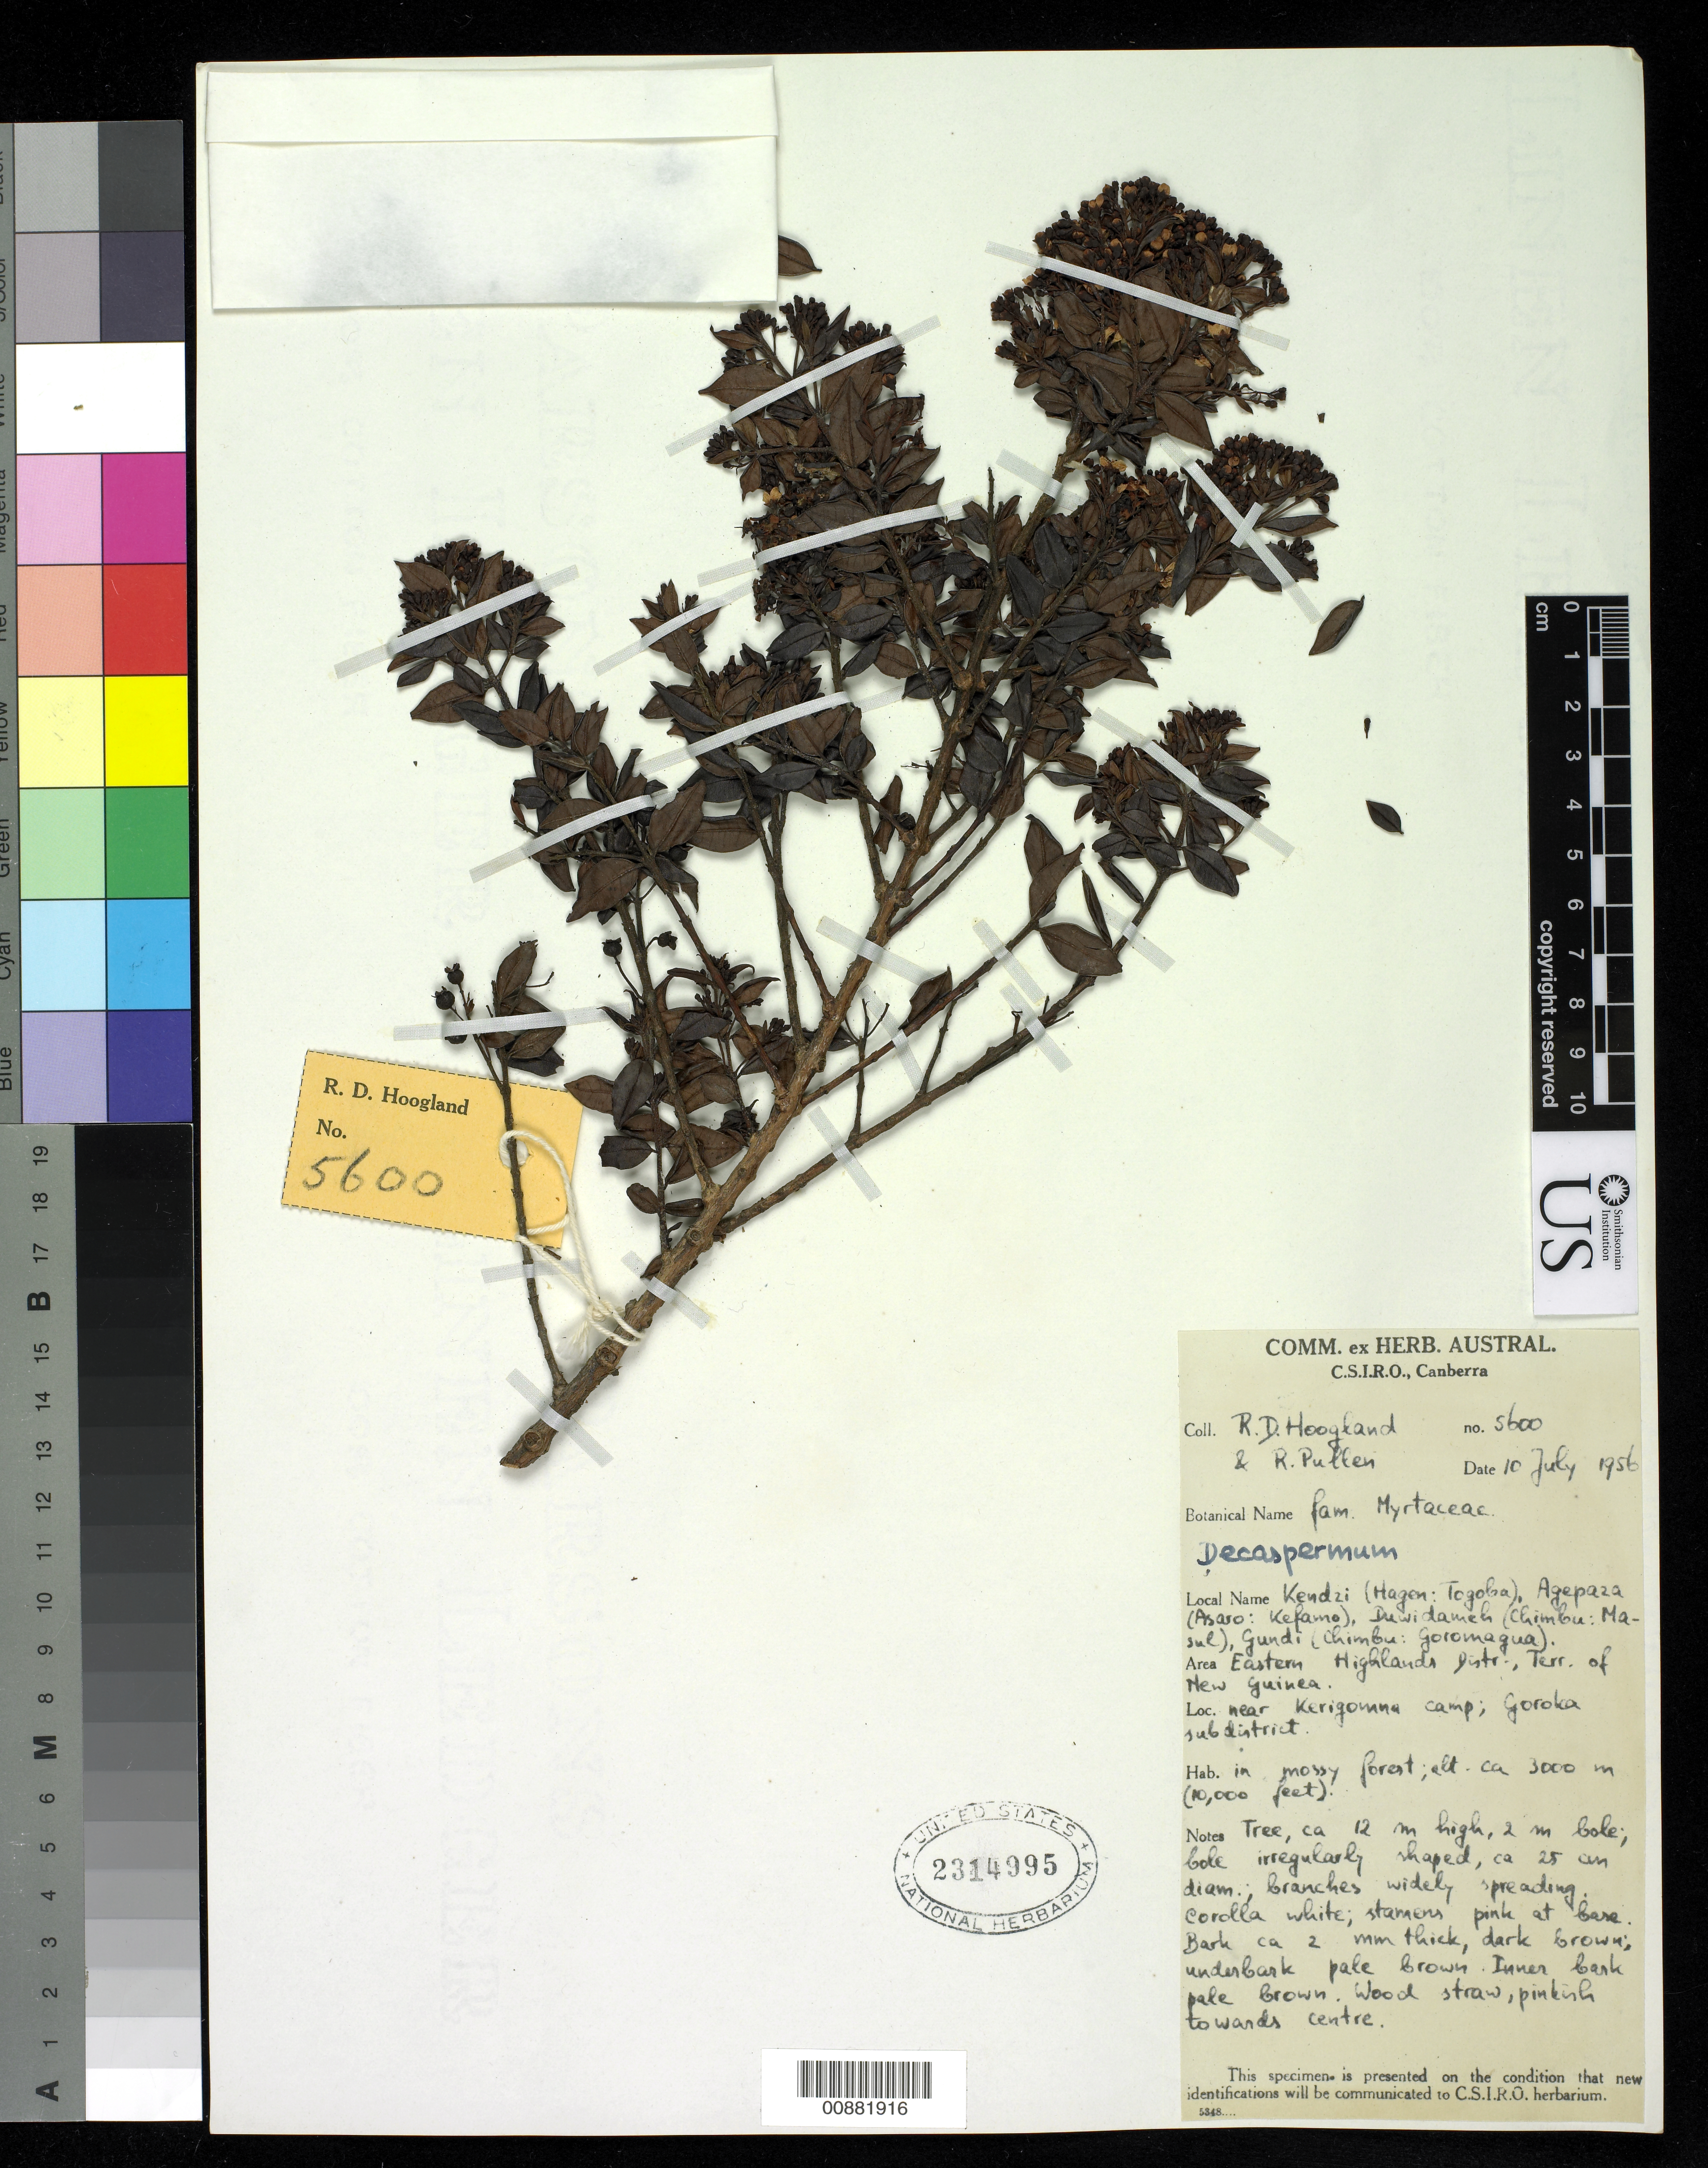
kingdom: Plantae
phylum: Tracheophyta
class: Magnoliopsida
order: Myrtales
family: Myrtaceae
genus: Decaspermum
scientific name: Decaspermum forbesii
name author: Baker f.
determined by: James, S. A.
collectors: R. D. Hoogland & R. Pullen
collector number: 5600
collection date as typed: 10 Jul 1956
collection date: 1956-07-10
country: Papua New Guinea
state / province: Eastern Highlands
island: New Guinea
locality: Near Kerigomna camp; Goroka subdistrict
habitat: in mossy forest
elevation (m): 3000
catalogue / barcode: US 2314995